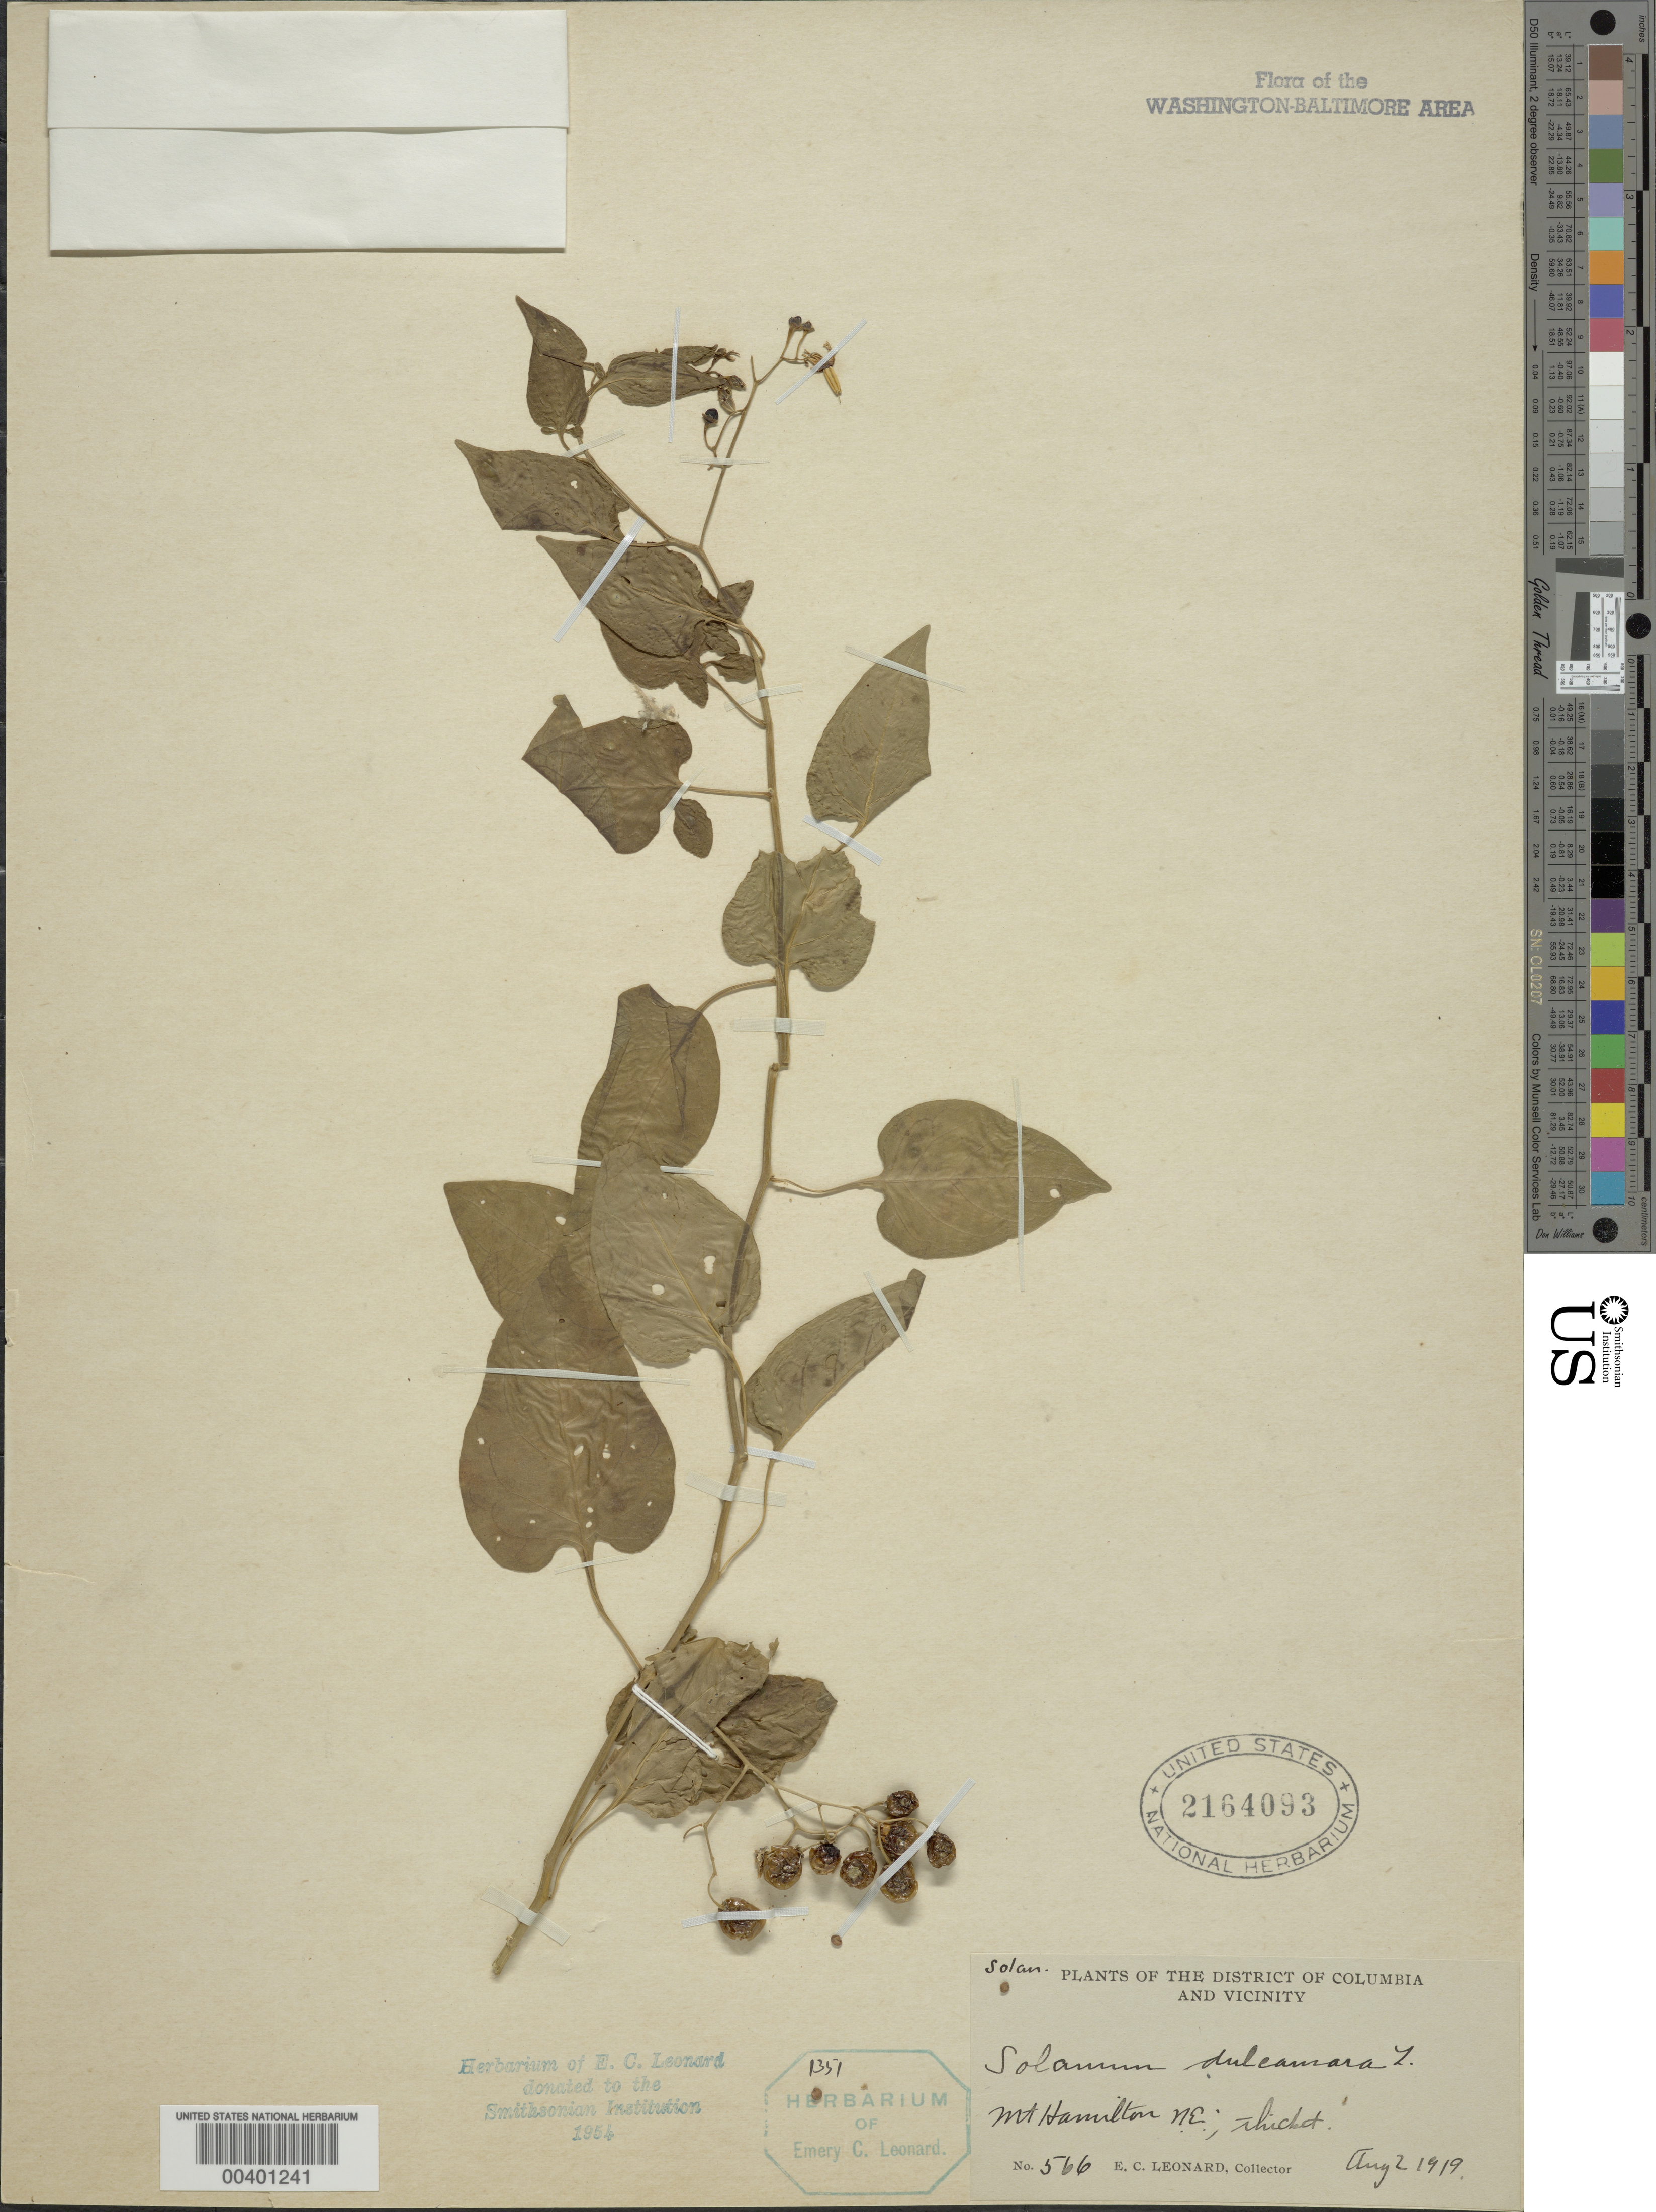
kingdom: Plantae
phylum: Tracheophyta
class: Magnoliopsida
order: Solanales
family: Solanaceae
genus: Solanum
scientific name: Solanum dulcamara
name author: L.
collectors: E. C. Leonard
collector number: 566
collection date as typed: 02 Aug 1919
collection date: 1919-08-02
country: United States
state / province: District of Columbia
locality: Mount Hamilton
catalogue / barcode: US 2164093